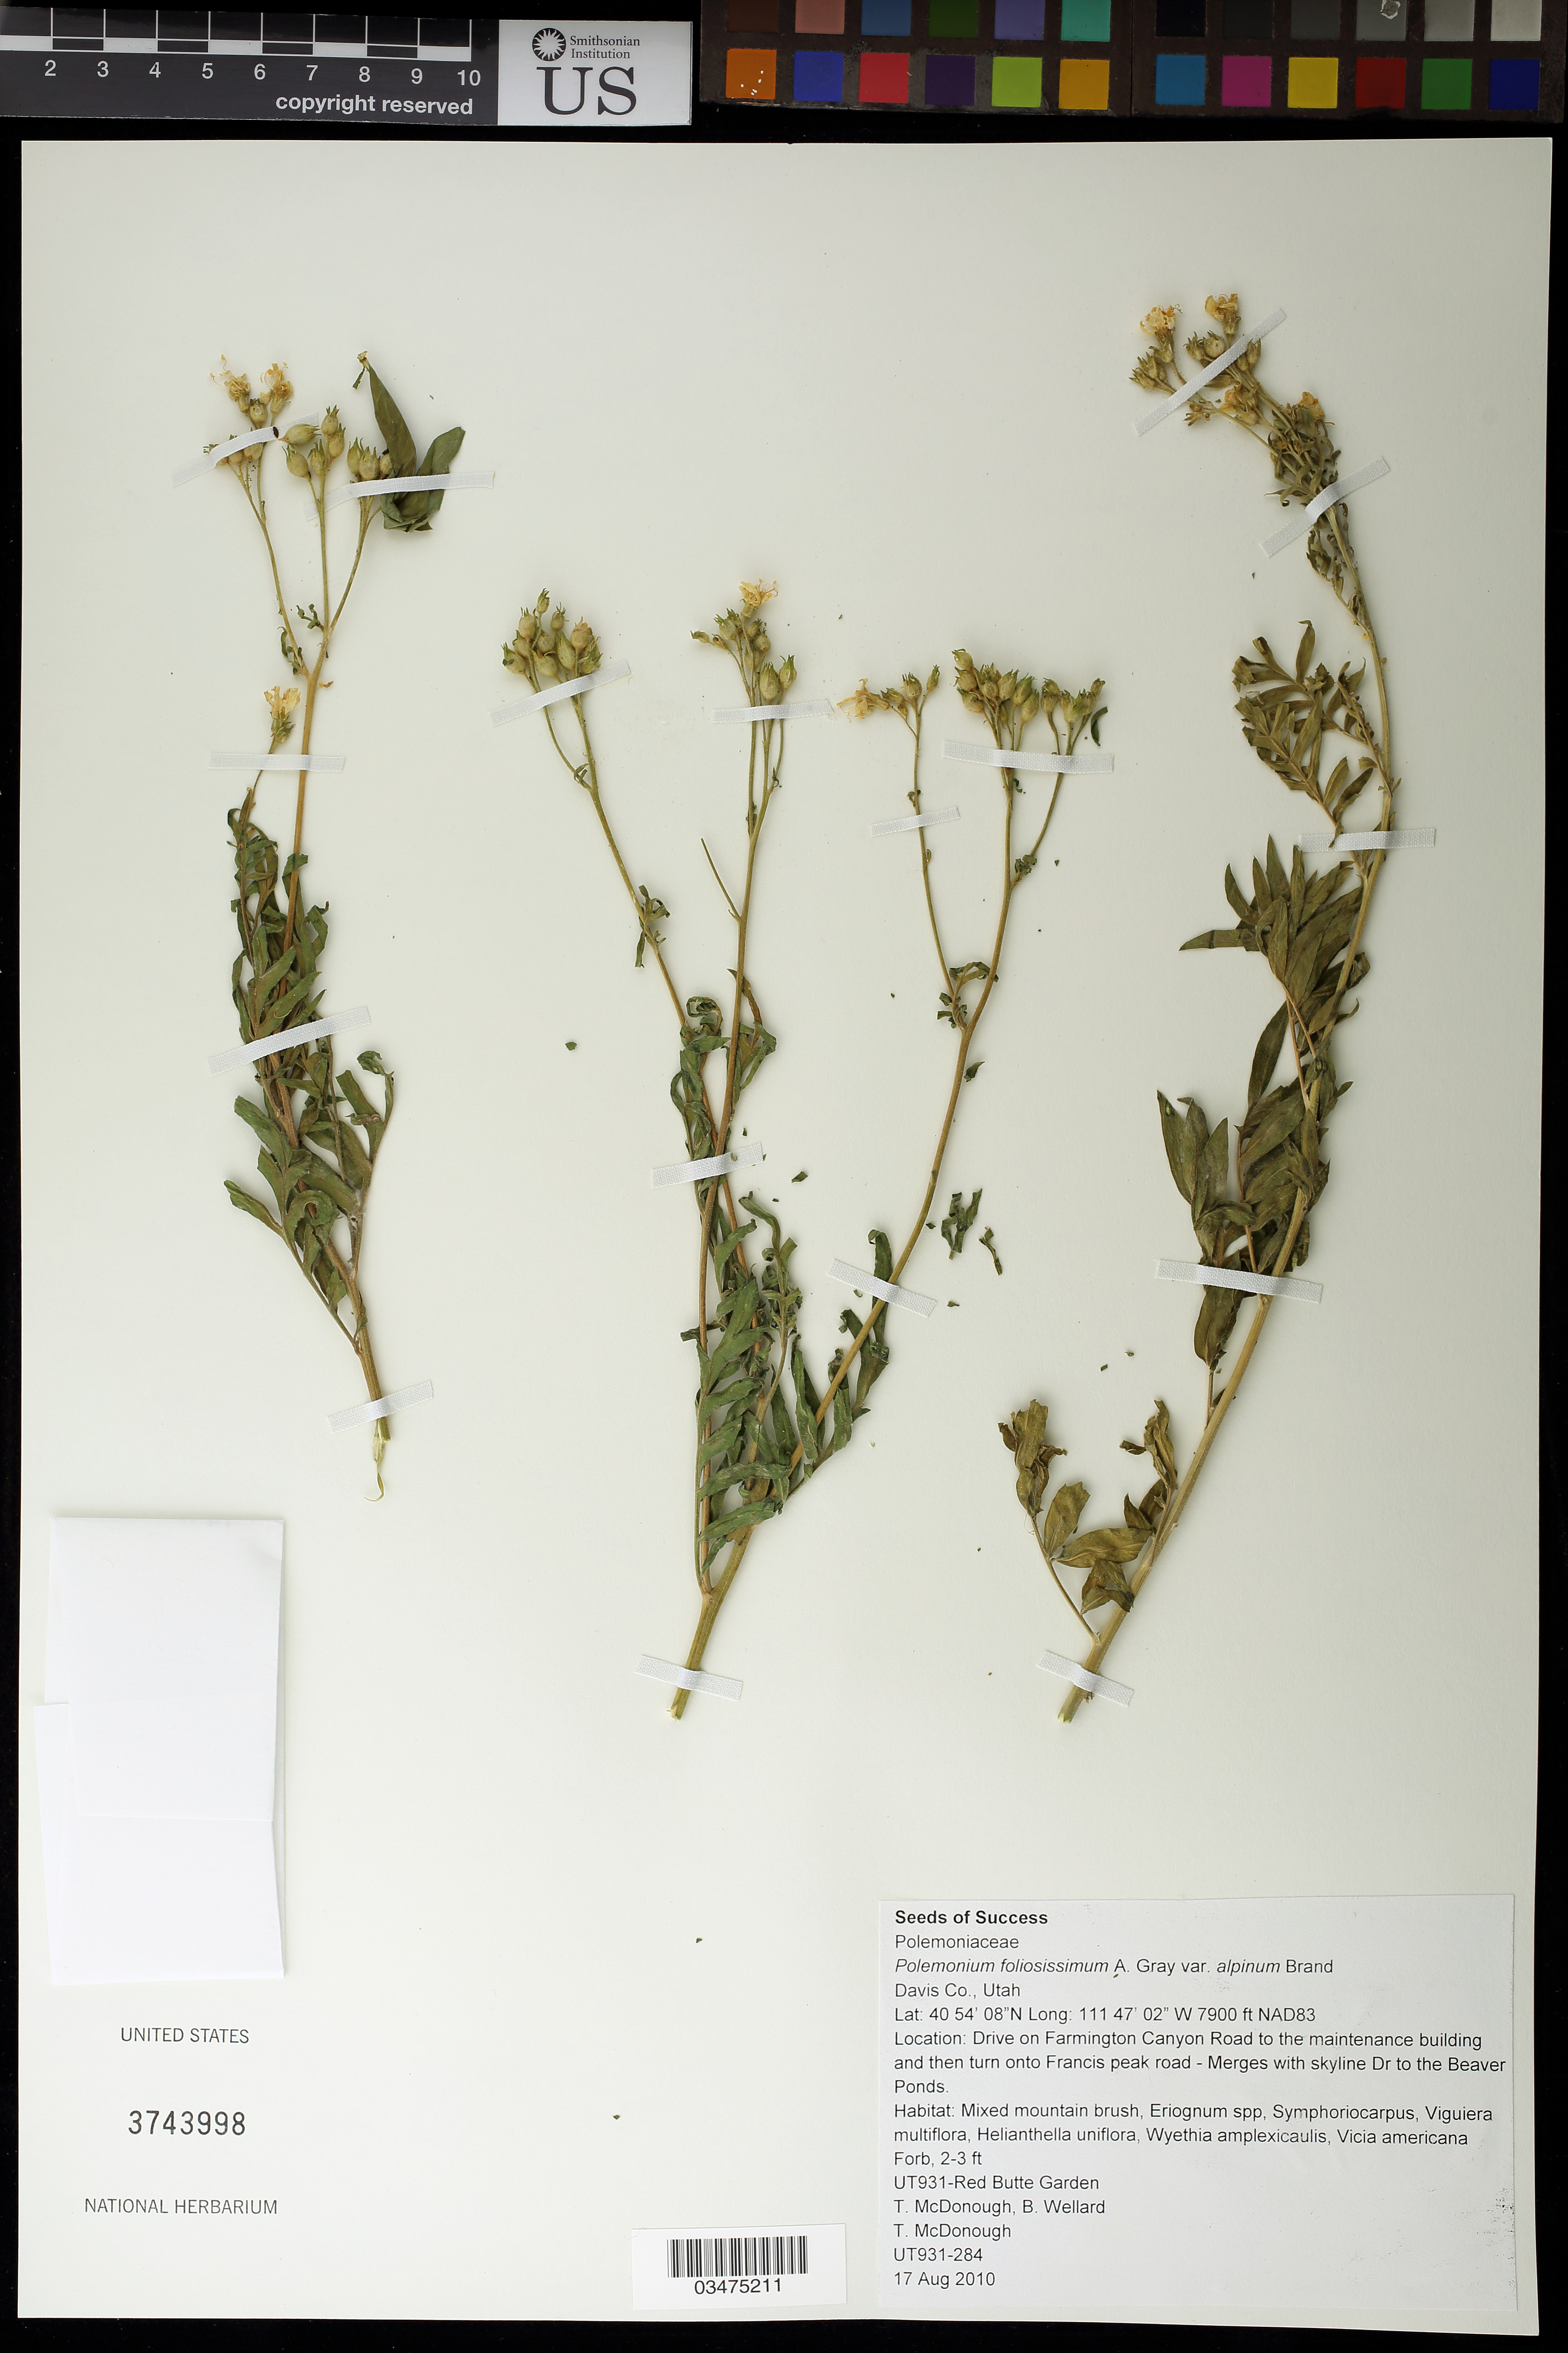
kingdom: Plantae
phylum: Tracheophyta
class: Magnoliopsida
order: Ericales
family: Polemoniaceae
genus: Polemonium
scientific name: Polemonium foliosissimum var. alpinum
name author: Brand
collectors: T. McDonough & B. Wellard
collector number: UT931-284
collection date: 2010-08-17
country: United States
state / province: Utah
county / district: Davis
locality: Near Beaver Pons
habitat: Mixed mountain brush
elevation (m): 2408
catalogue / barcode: US 3743998